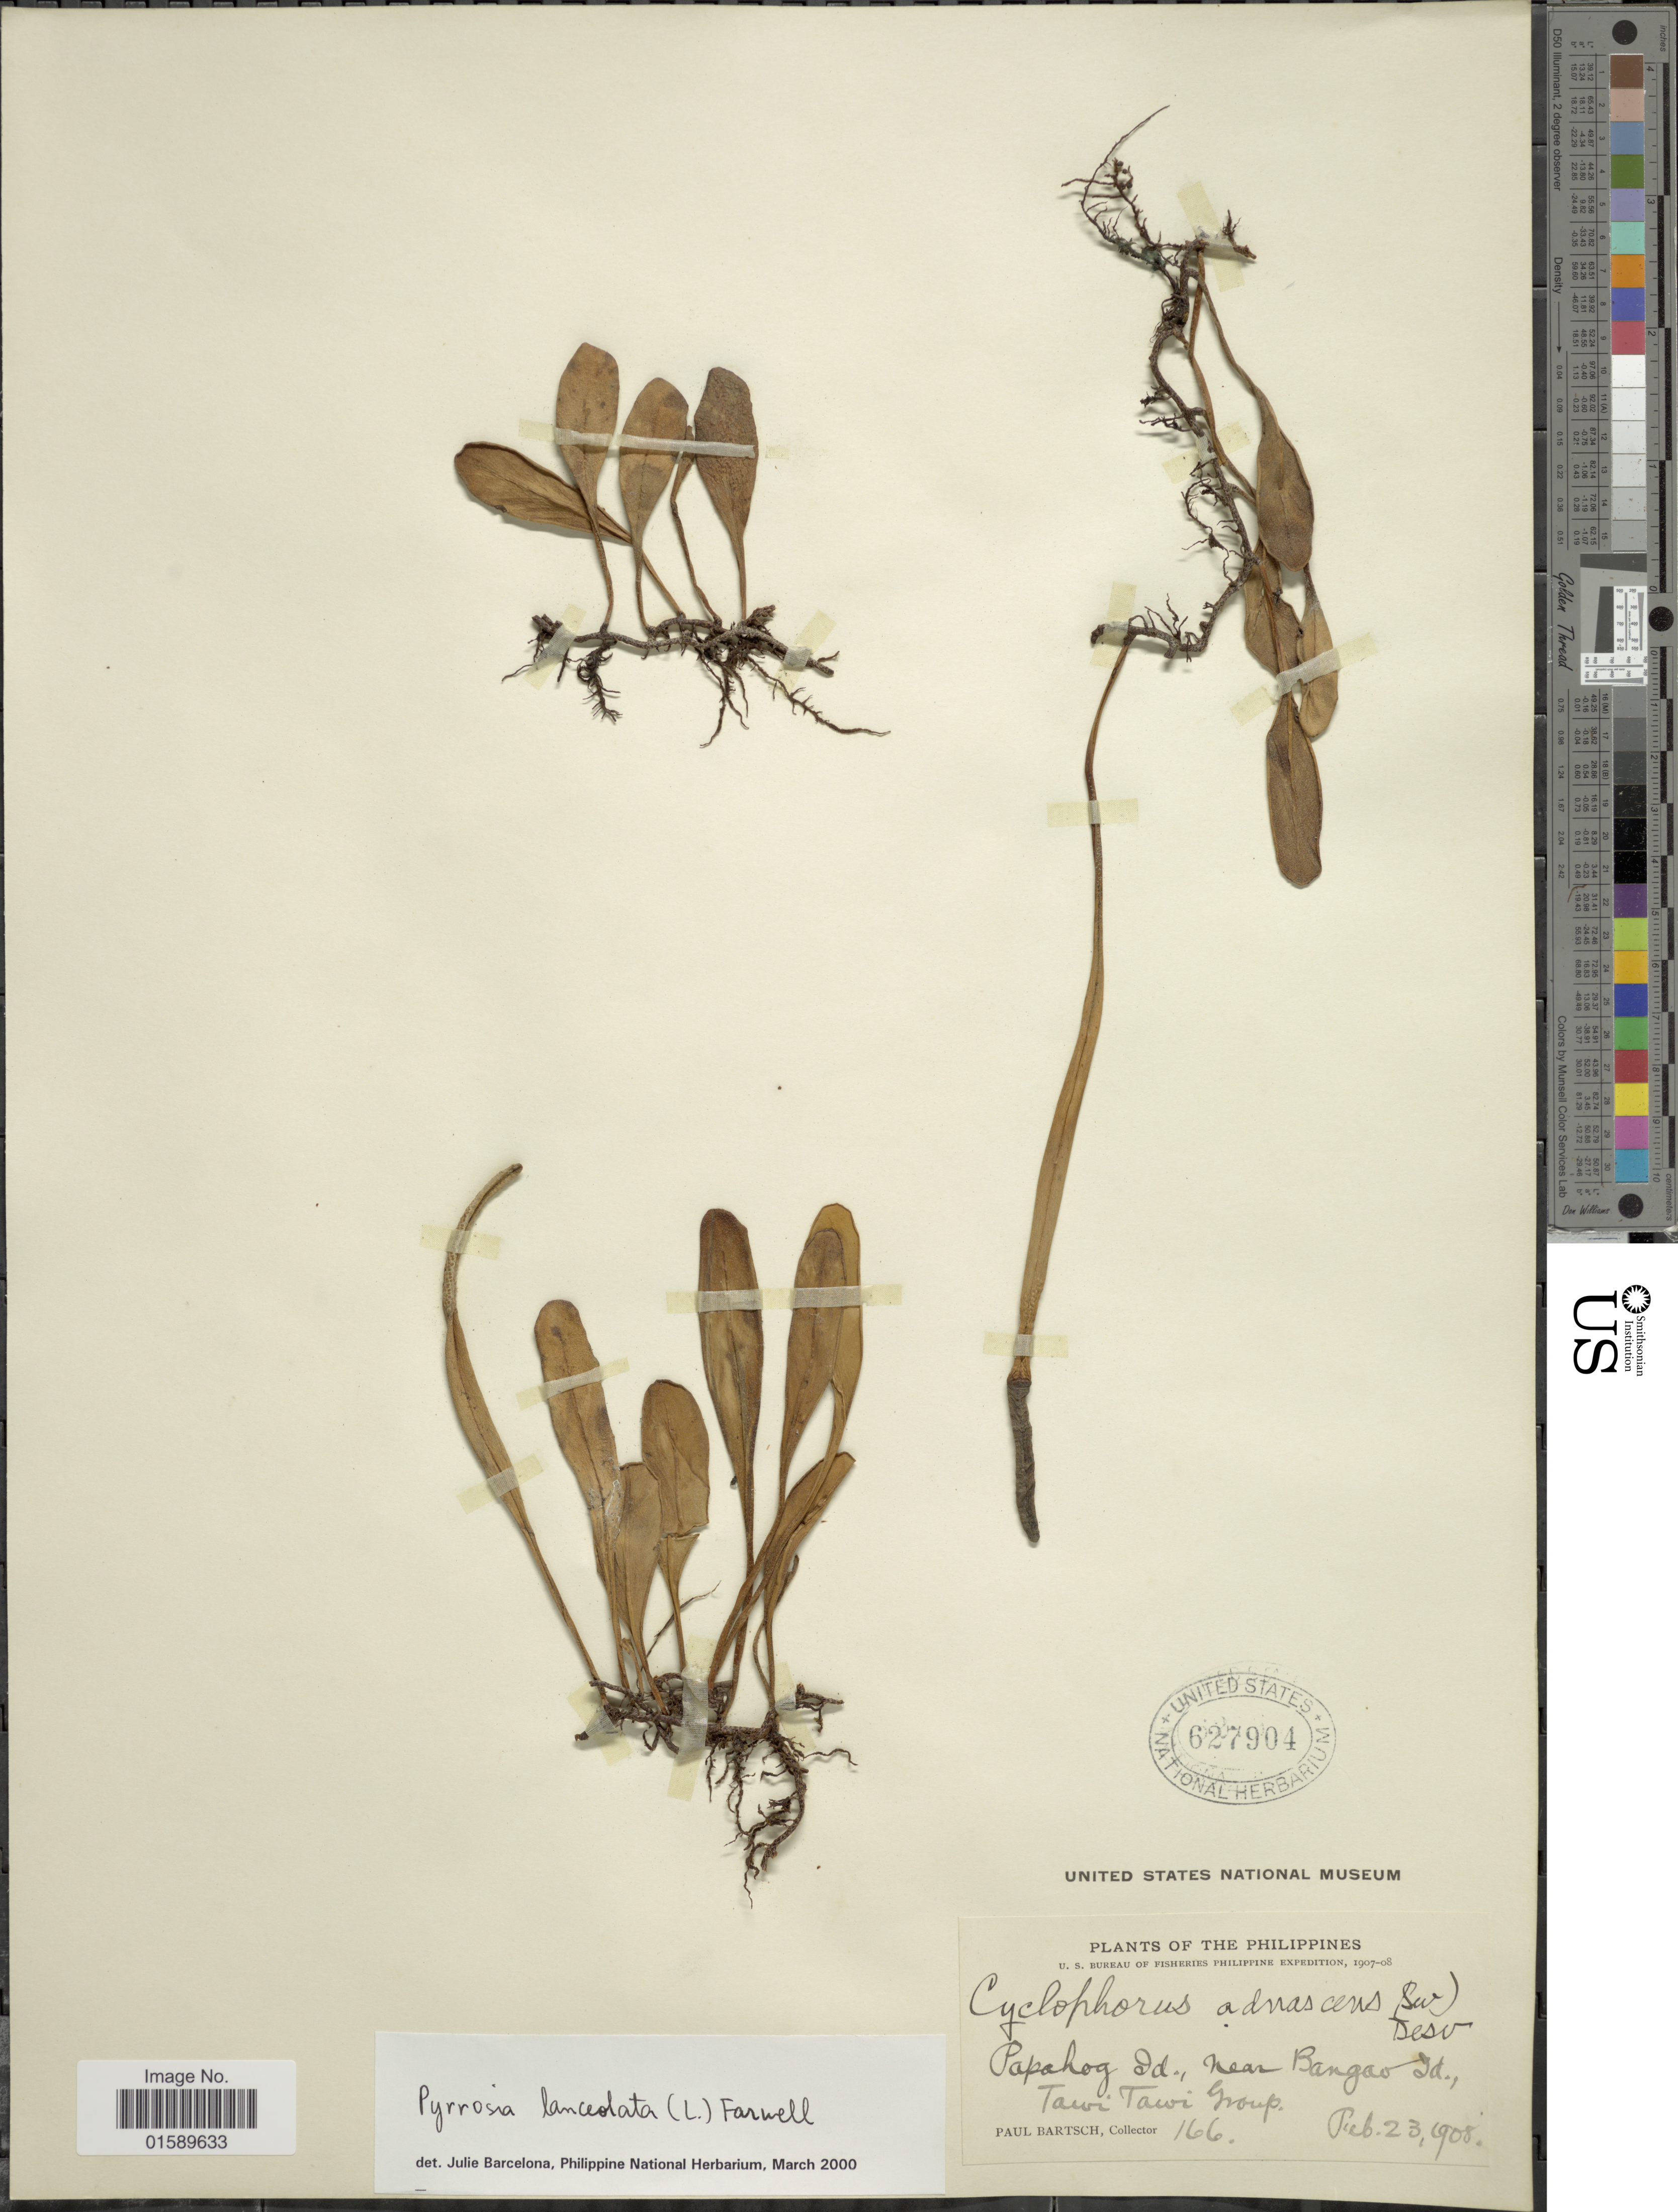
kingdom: Plantae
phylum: Tracheophyta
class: Polypodiopsida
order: Polypodiales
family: Polypodiaceae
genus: Pyrrosia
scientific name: Pyrrosia lanceolata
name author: (L.) Farw.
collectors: P. Bartsch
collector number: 166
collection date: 1908-02-23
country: Philippines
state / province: Muslim Mindanao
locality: Papahog Id., near Bangao Id., Tawi Tawi Group.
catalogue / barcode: US 627904